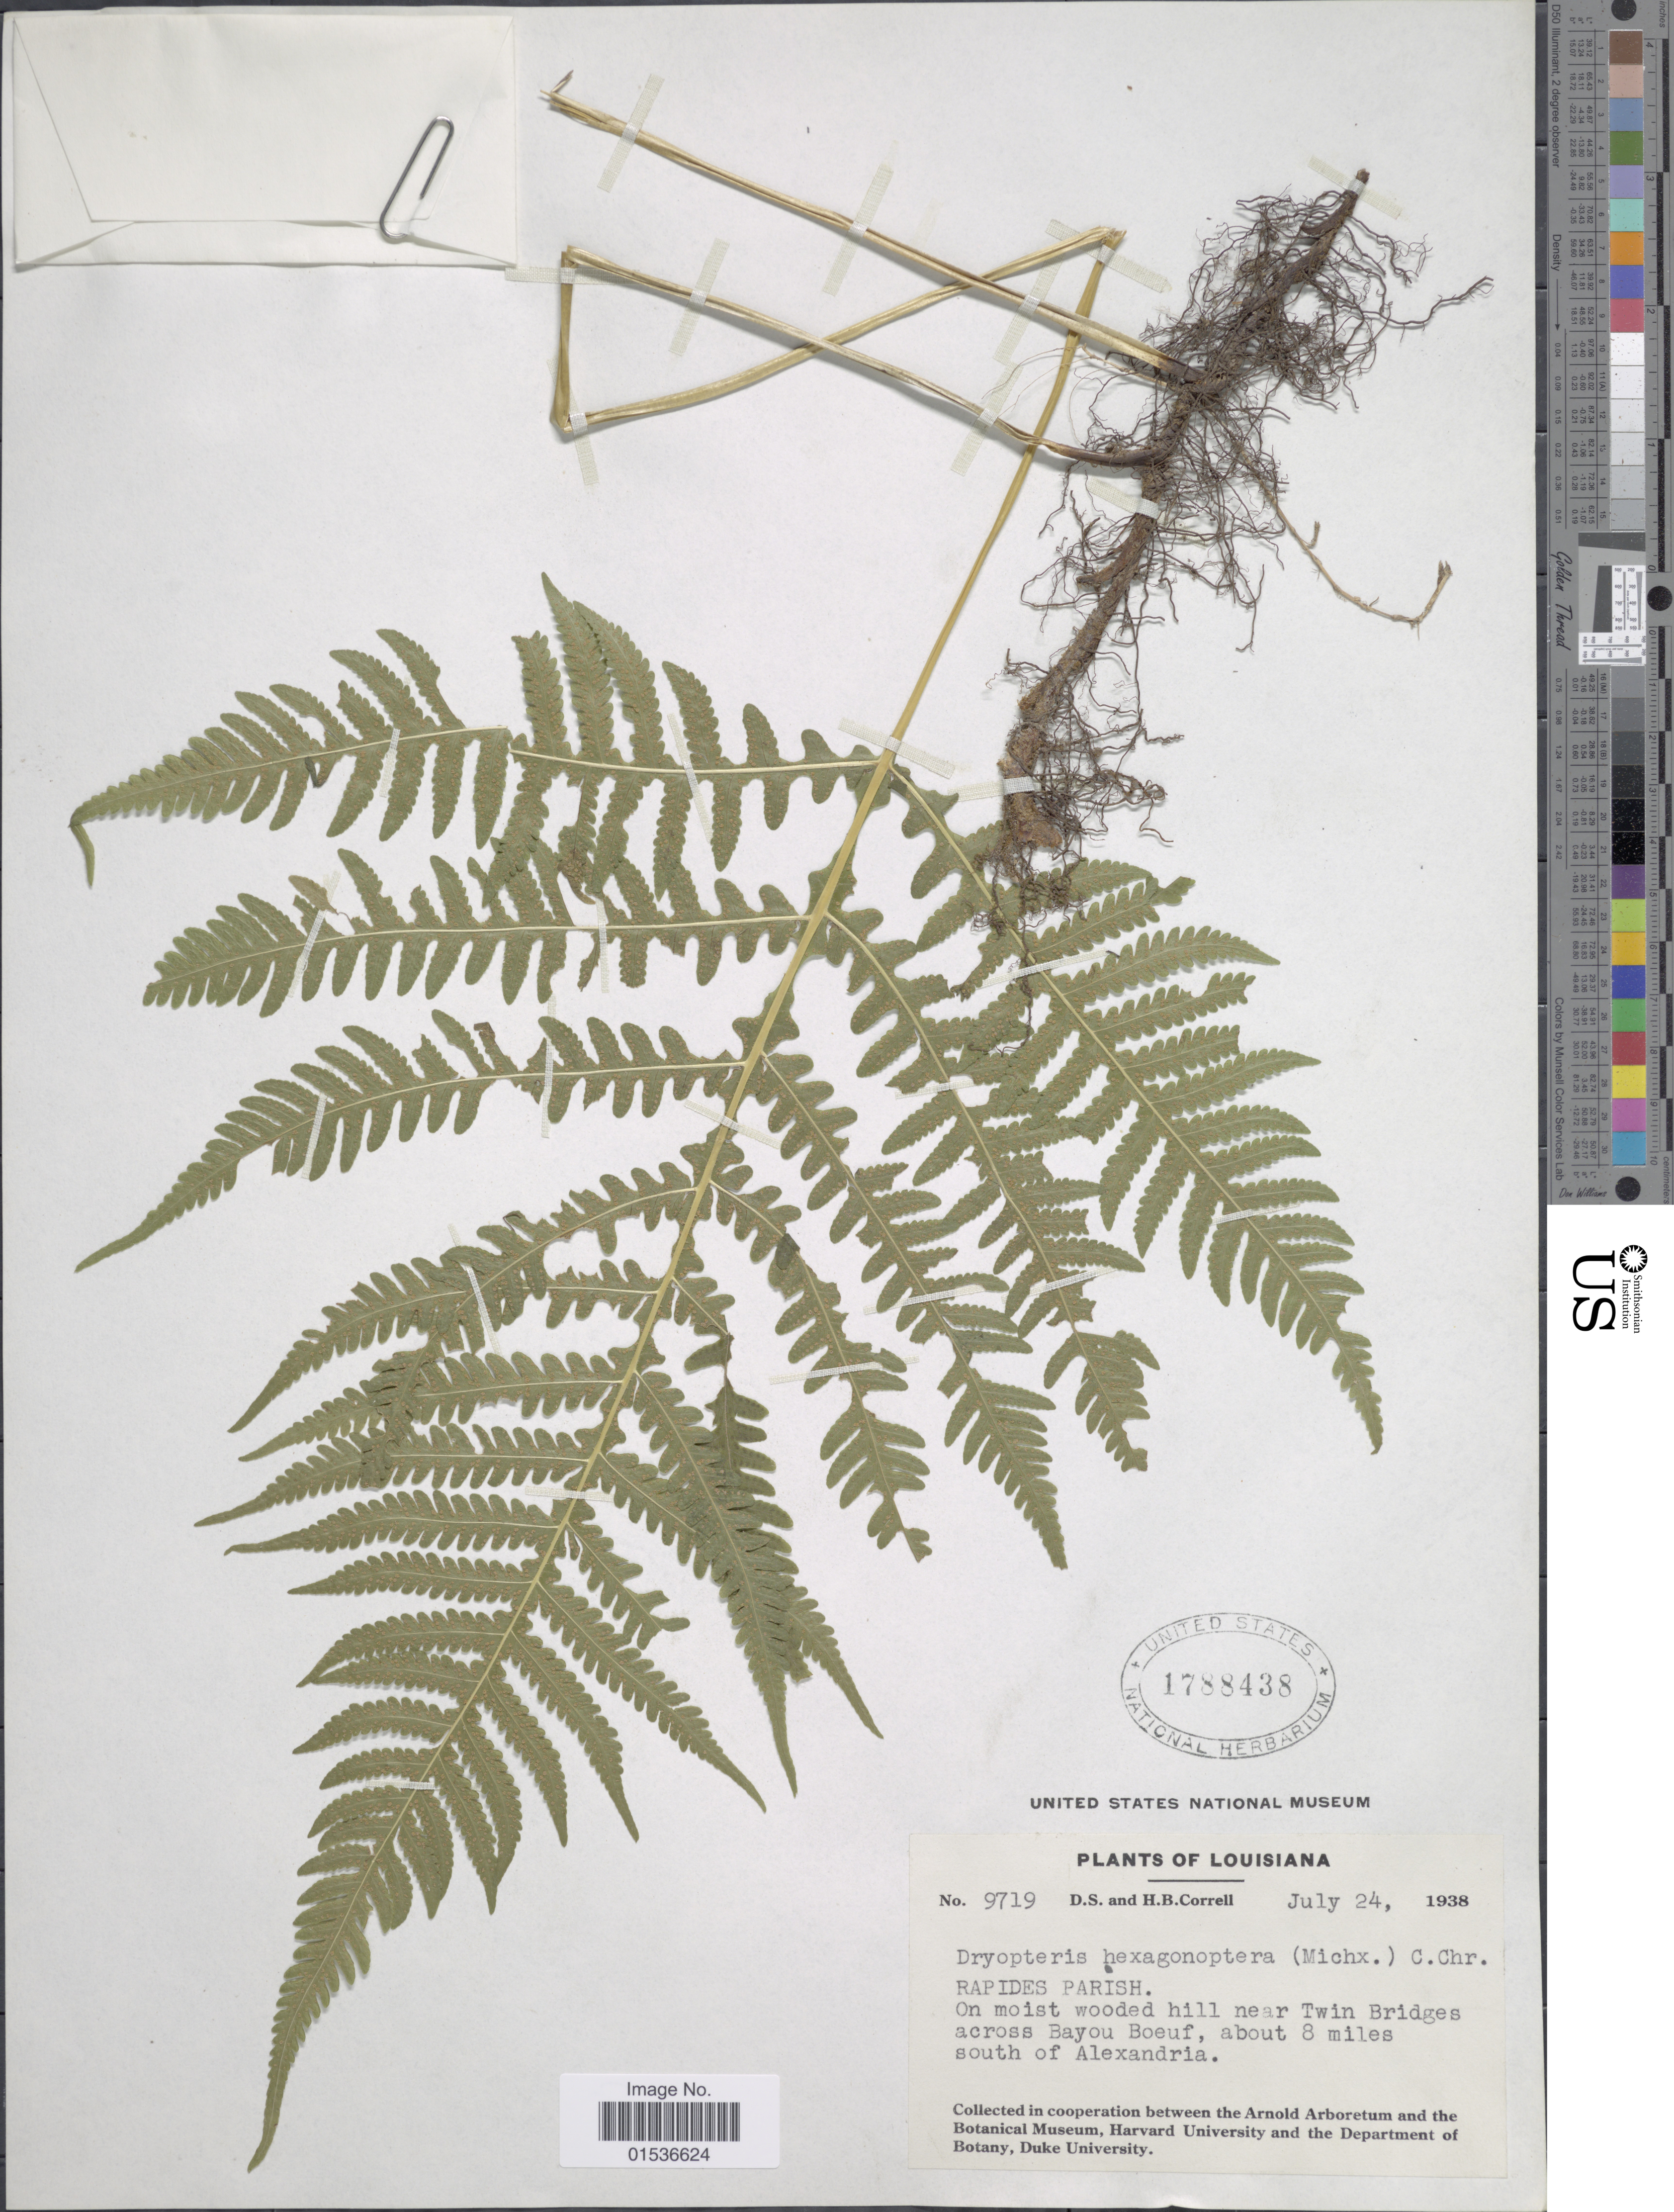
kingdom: Plantae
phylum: Tracheophyta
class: Polypodiopsida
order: Polypodiales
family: Thelypteridaceae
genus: Phegopteris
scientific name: Phegopteris hexagonoptera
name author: (Michx.) Fée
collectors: D. S. Correll & H. Correll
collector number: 9719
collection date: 1938-07-24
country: United States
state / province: Louisiana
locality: Louisiana, Rapides Parish. On moist wooded hill near Twin Bridges across Bayou Boeuf, about 8 miles south of Alexandria.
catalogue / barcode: US 1788438